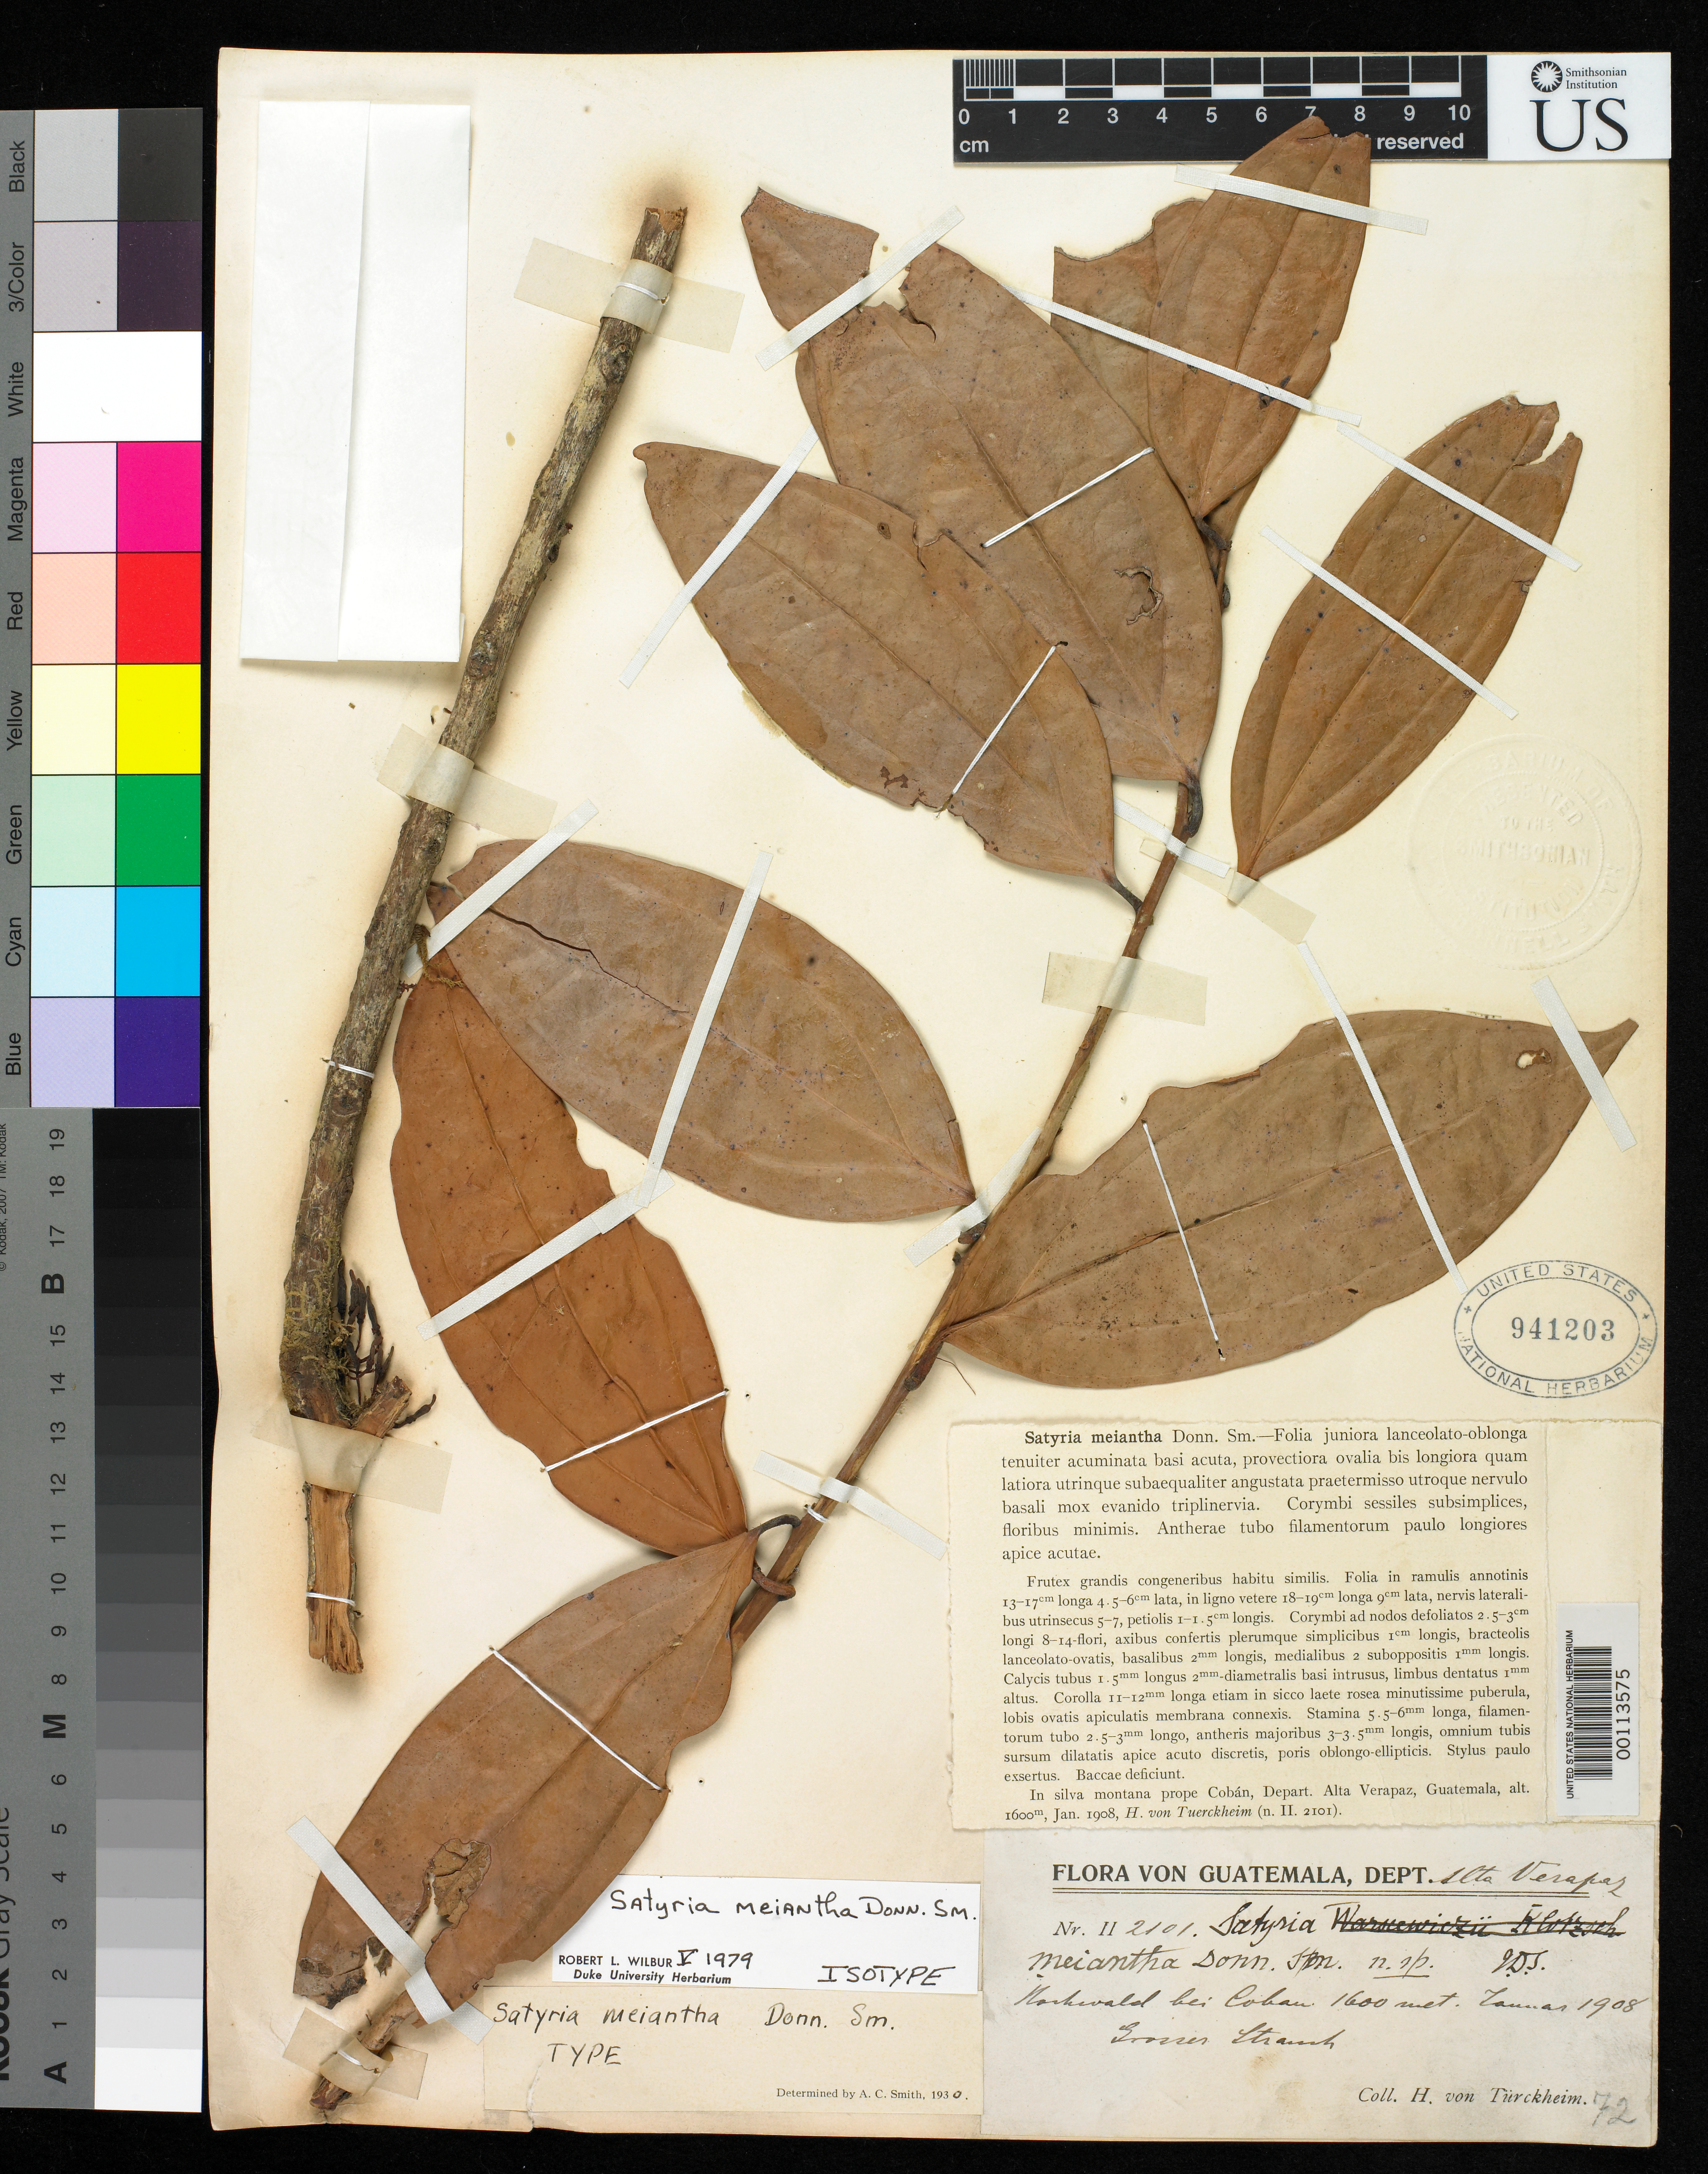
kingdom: Plantae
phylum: Tracheophyta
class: Magnoliopsida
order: Ericales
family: Ericaceae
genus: Satyria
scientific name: Satyria meiantha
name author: Donn. Sm.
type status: Isotype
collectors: H. von Türckheim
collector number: II 2101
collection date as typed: Jan 1908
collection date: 1908-01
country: Guatemala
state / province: Alta Verapaz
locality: Cobán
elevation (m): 1600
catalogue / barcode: US 941203